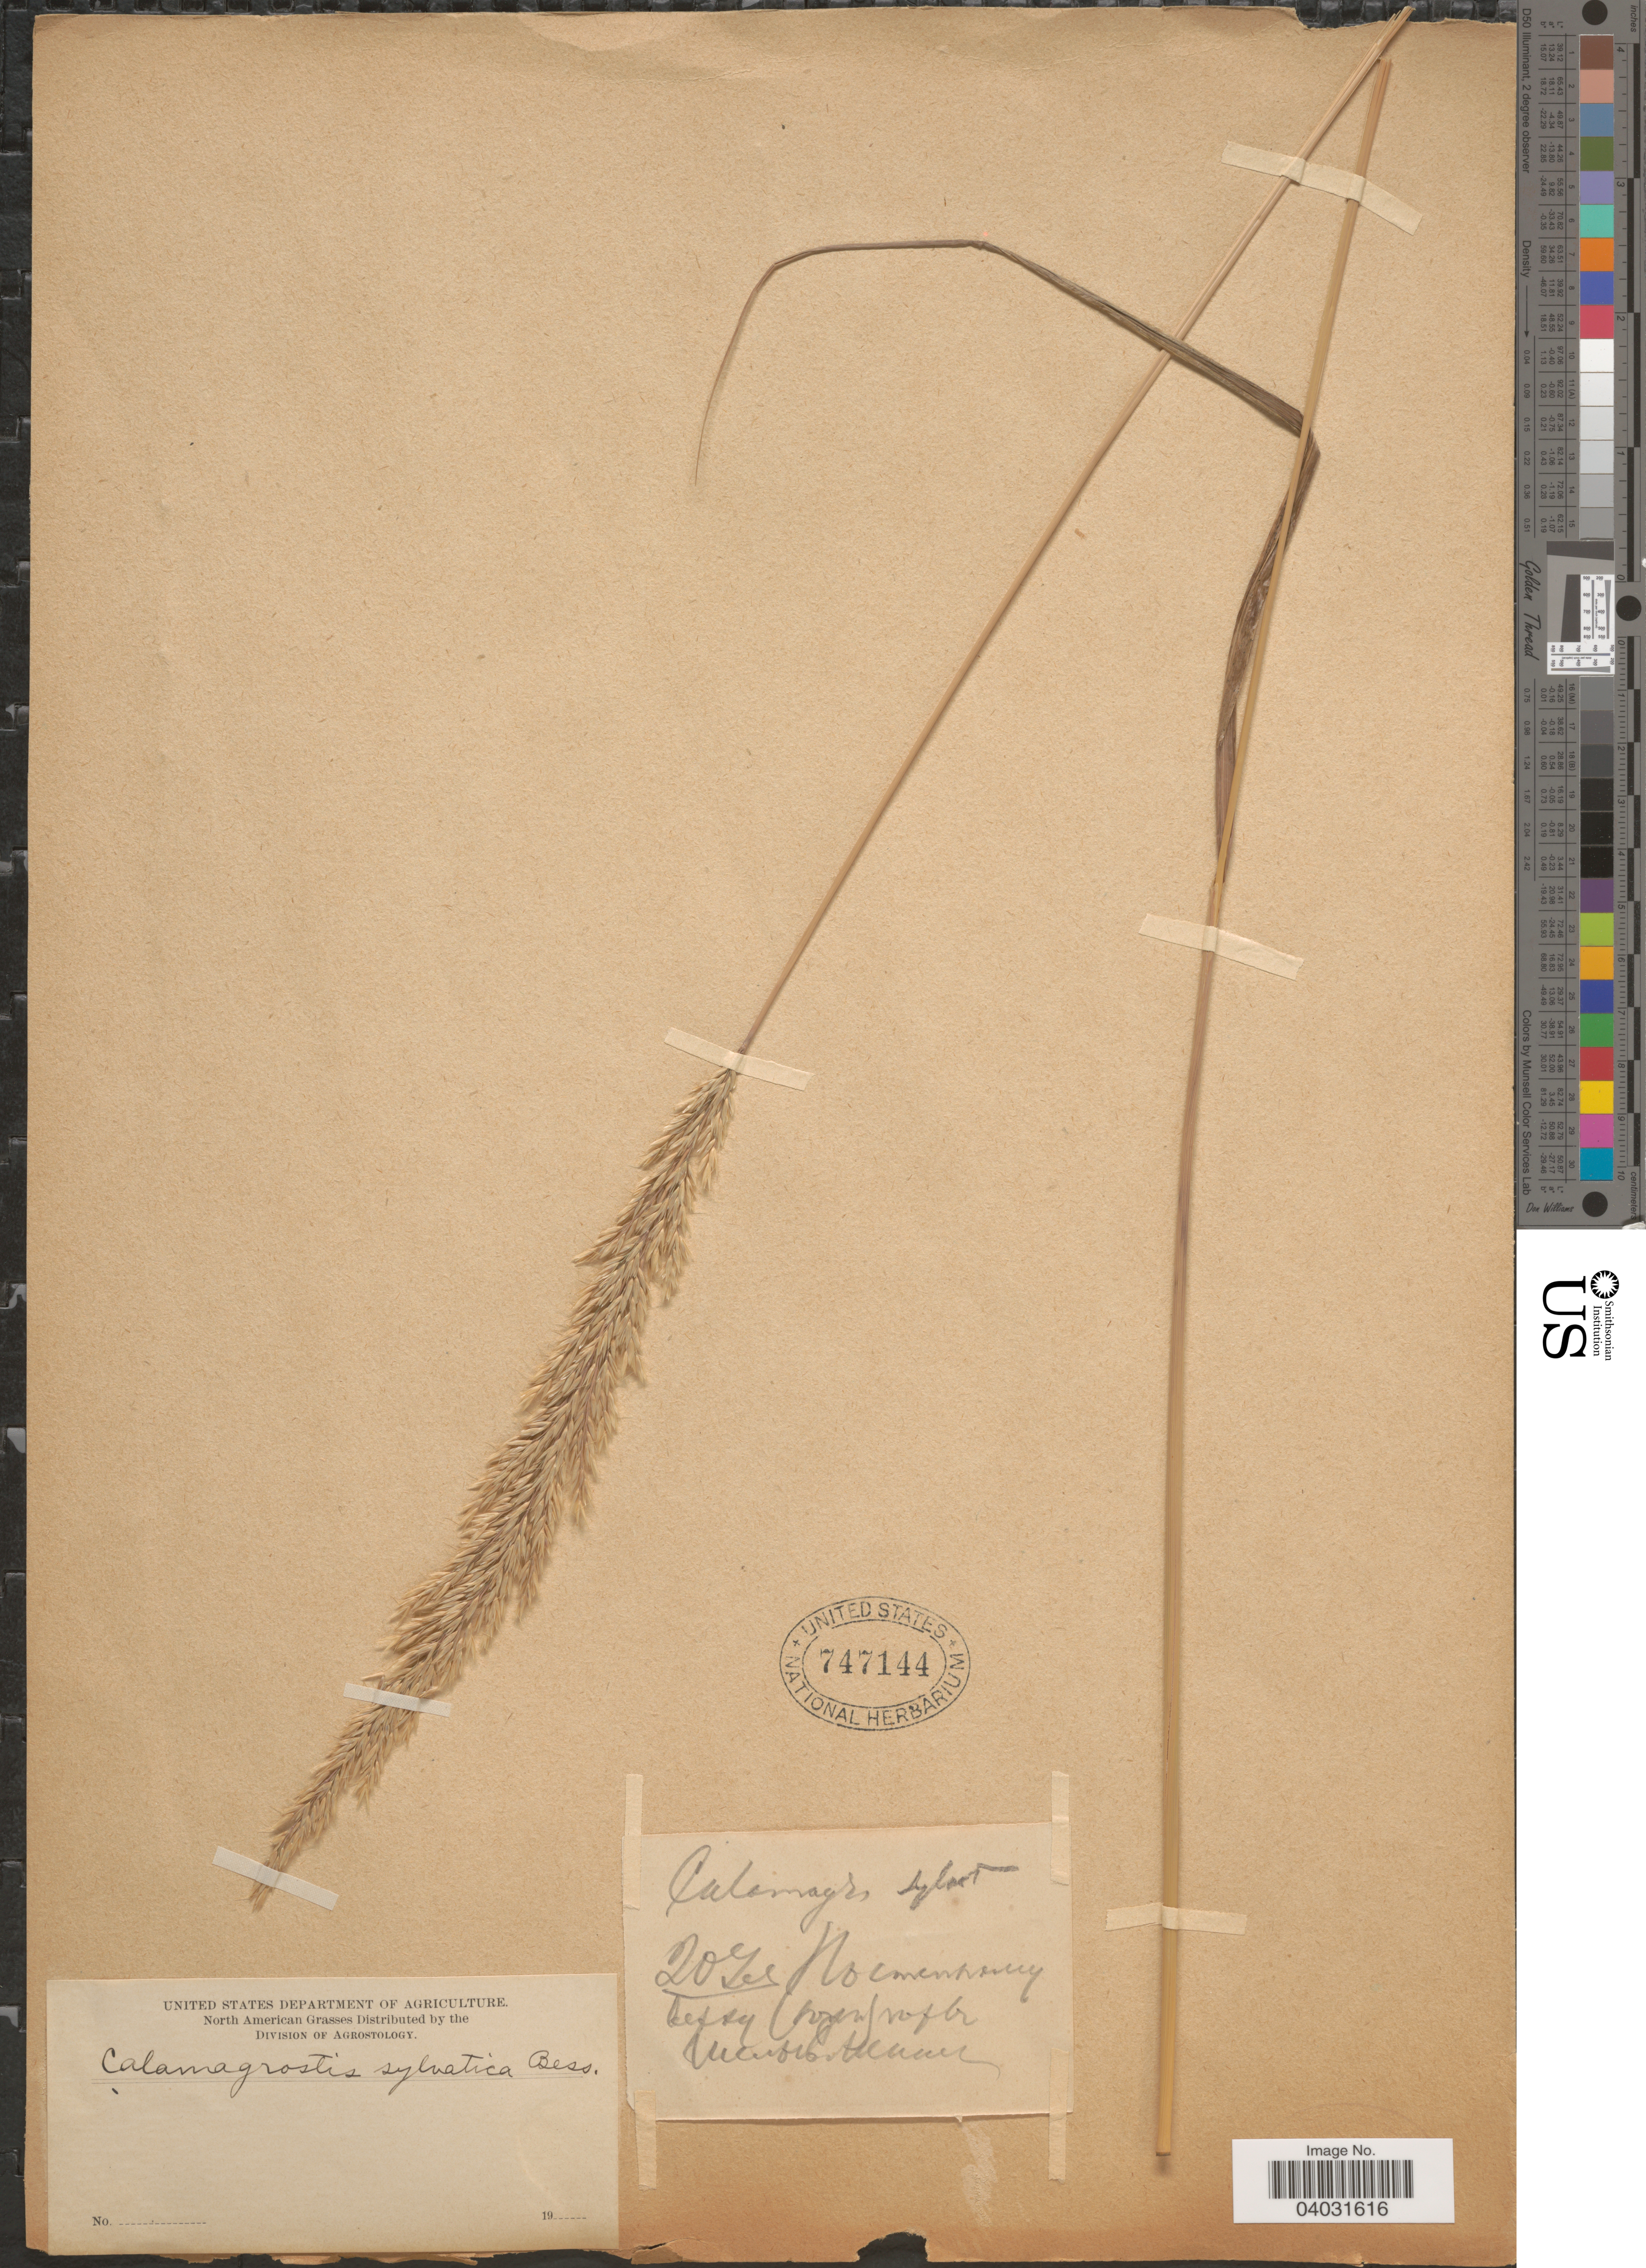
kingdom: Plantae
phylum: Tracheophyta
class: Liliopsida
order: Poales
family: Poaceae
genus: Calamagrostis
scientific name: Calamagrostis varia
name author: Host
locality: [illegible text].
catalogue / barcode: US 747144